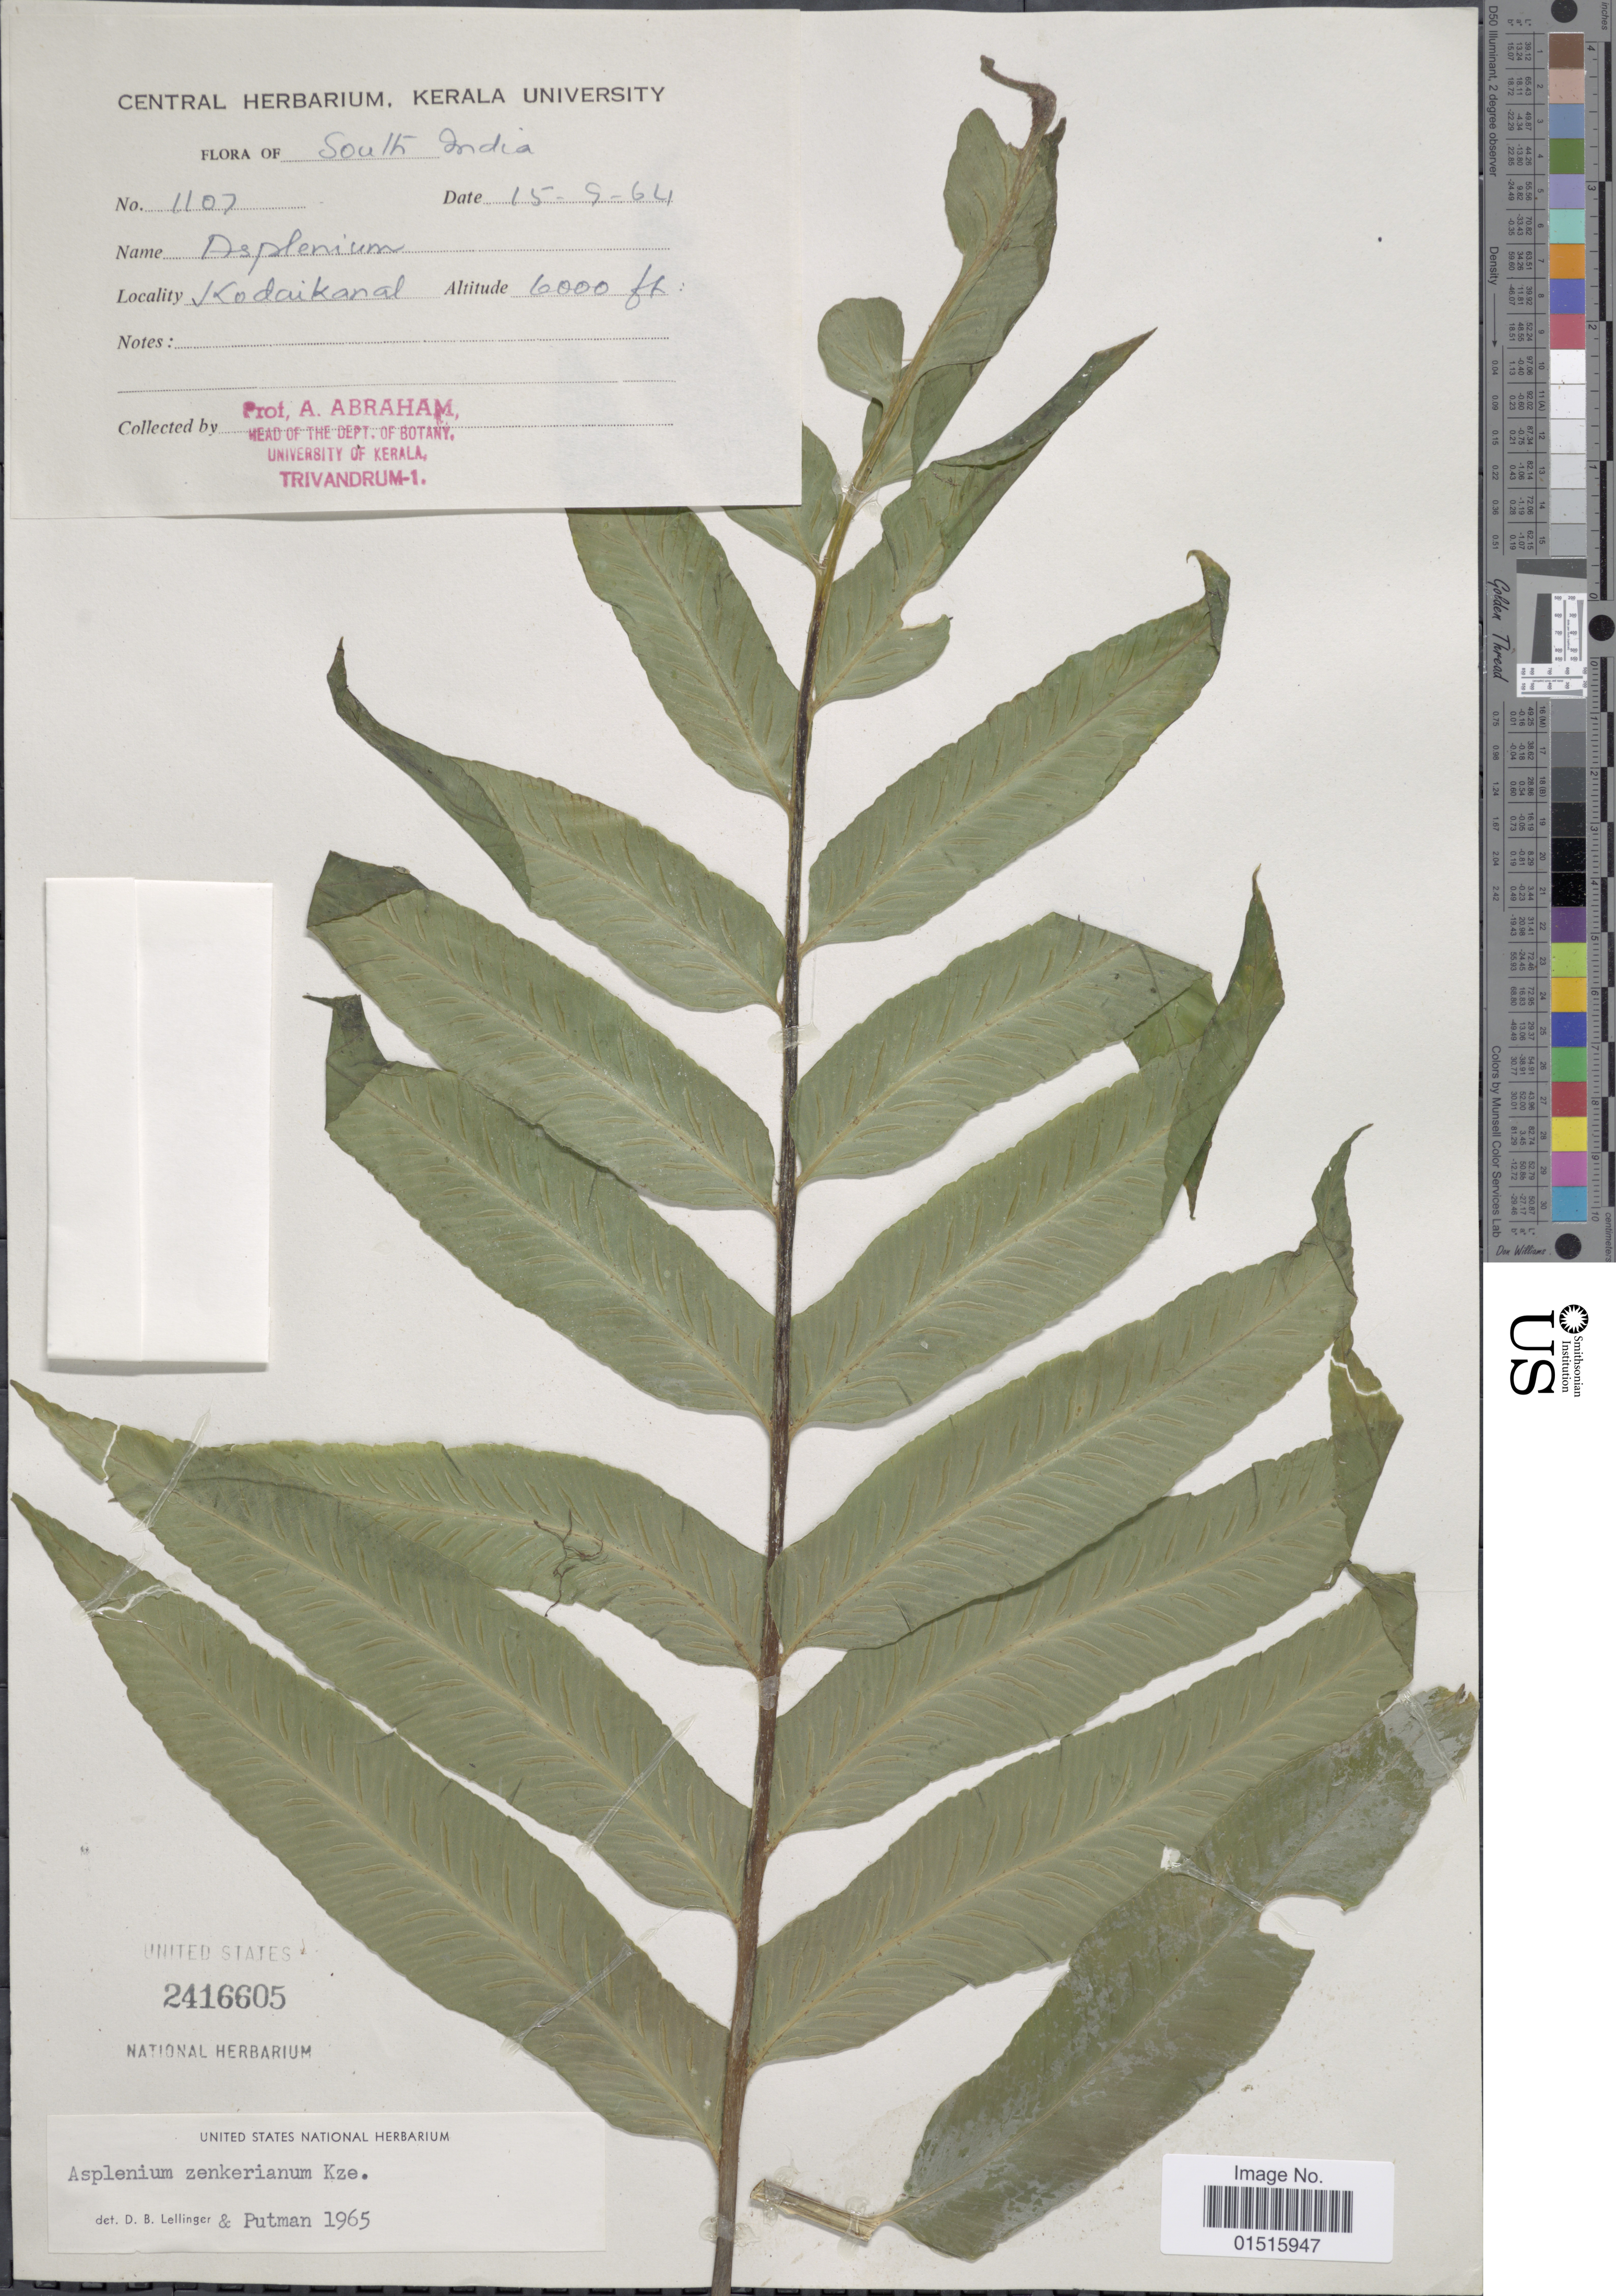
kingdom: Plantae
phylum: Tracheophyta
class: Polypodiopsida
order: Polypodiales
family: Aspleniaceae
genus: Asplenium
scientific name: Asplenium zenkerianum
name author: Kunze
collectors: A. Abraham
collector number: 1107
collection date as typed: Transcribed d/m/y: 15/9/64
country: India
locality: Flora of South India, Kodaikanal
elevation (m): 1829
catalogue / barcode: US 2416605